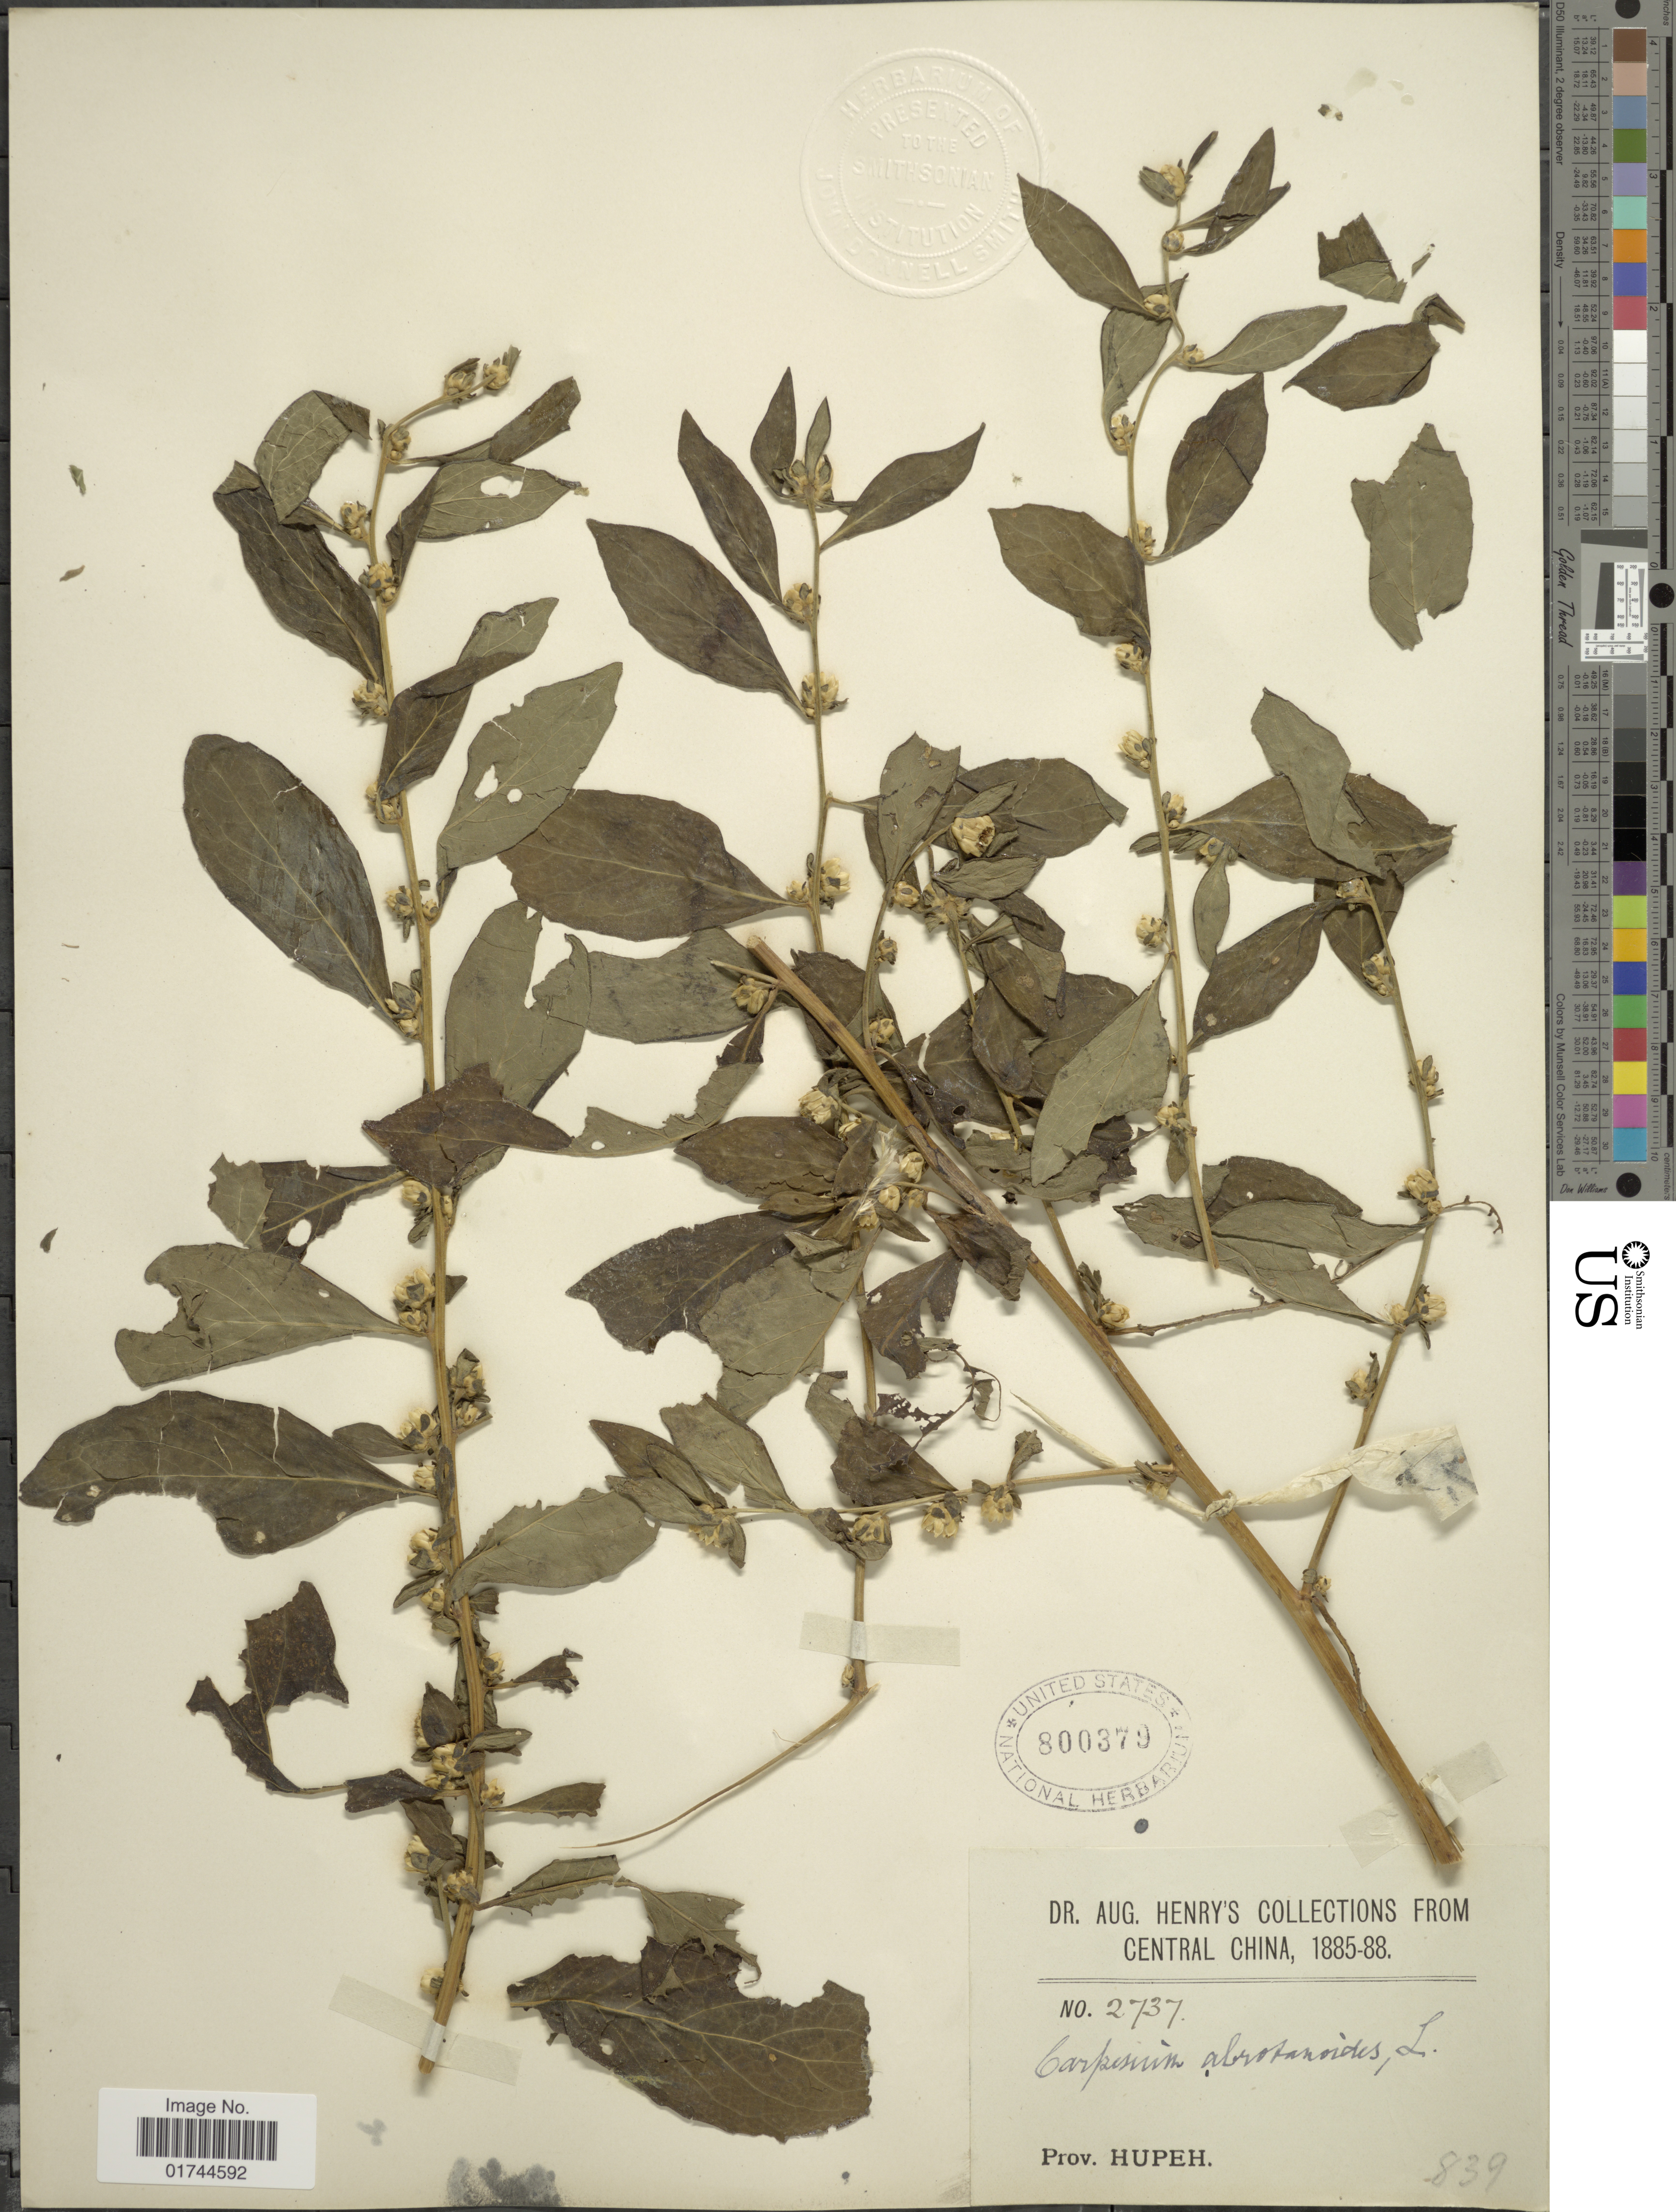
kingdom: Plantae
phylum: Tracheophyta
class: Magnoliopsida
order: Asterales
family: Asteraceae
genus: Carpesium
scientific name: Carpesium abrotanoides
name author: L.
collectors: A. Henry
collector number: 2737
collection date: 1885/1888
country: China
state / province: Hubei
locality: Central China, Prov. Hupeh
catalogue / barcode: US 800379